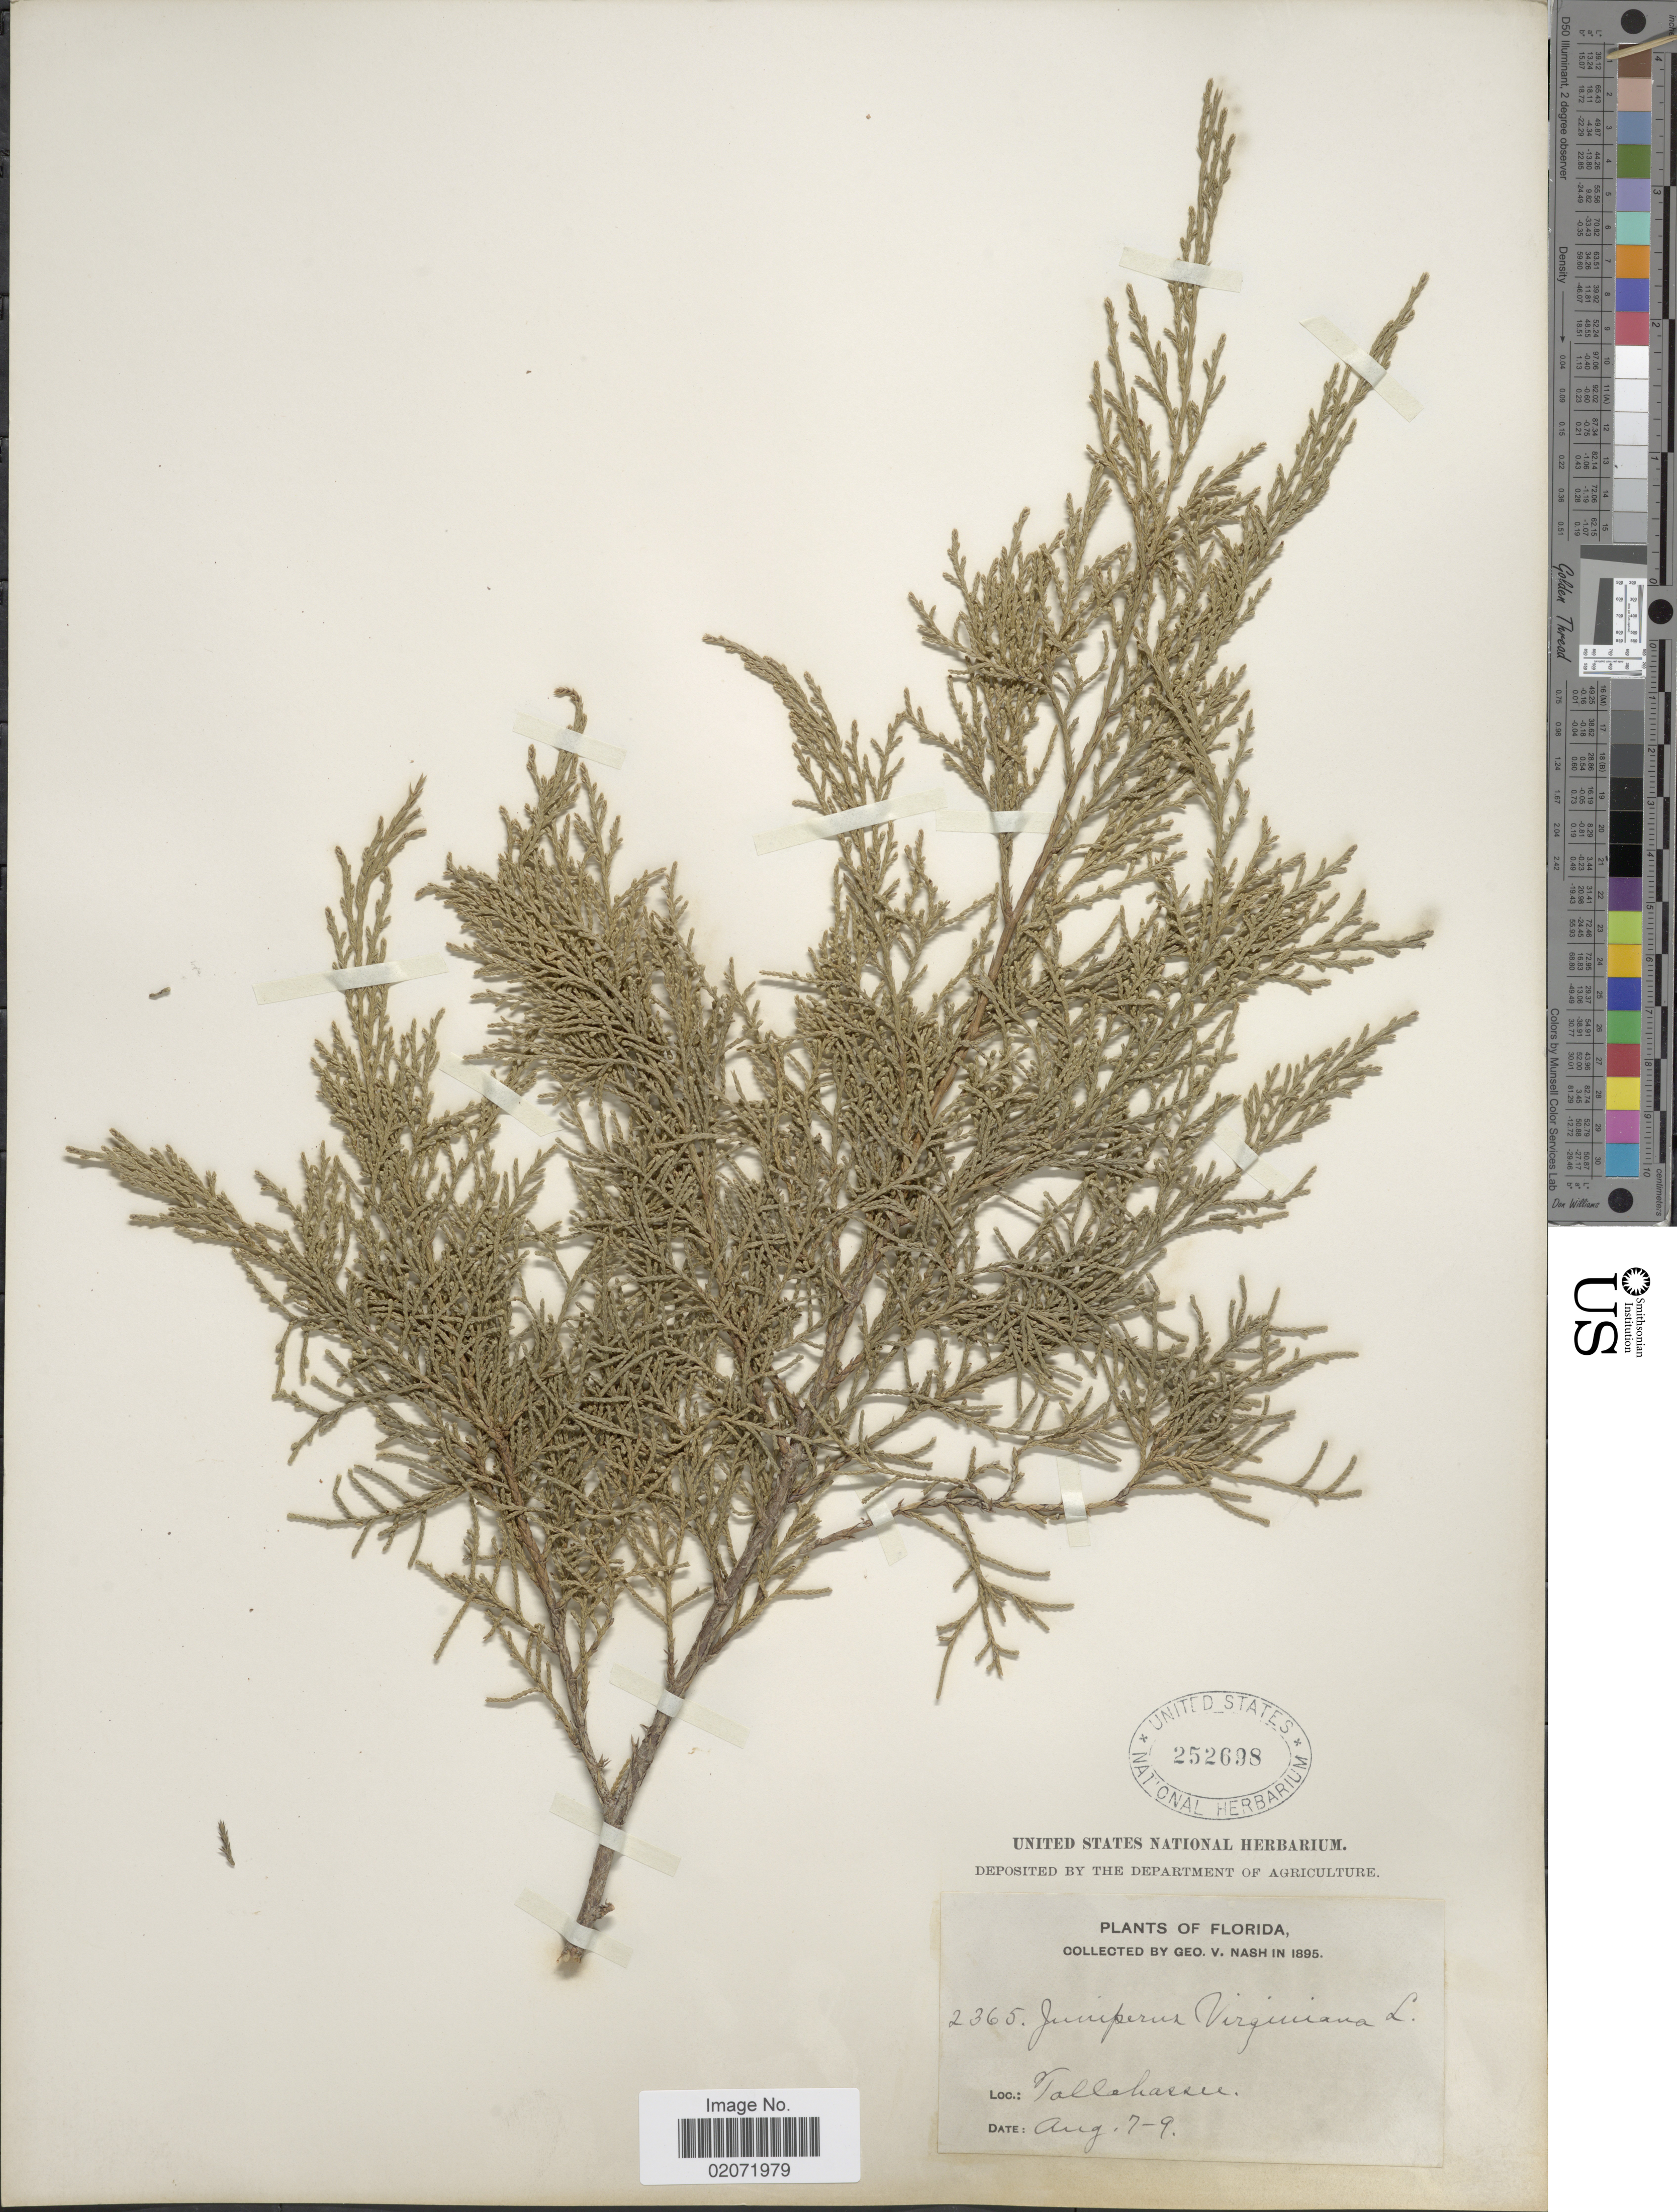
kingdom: Plantae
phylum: Tracheophyta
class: Pinopsida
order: Pinales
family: Cupressaceae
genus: Juniperus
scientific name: Juniperus virginiana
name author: L.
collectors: G. V. Nash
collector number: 2365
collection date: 1895-08-07/1895-08-09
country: United States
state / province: Florida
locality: Tallehassee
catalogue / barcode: US 252698